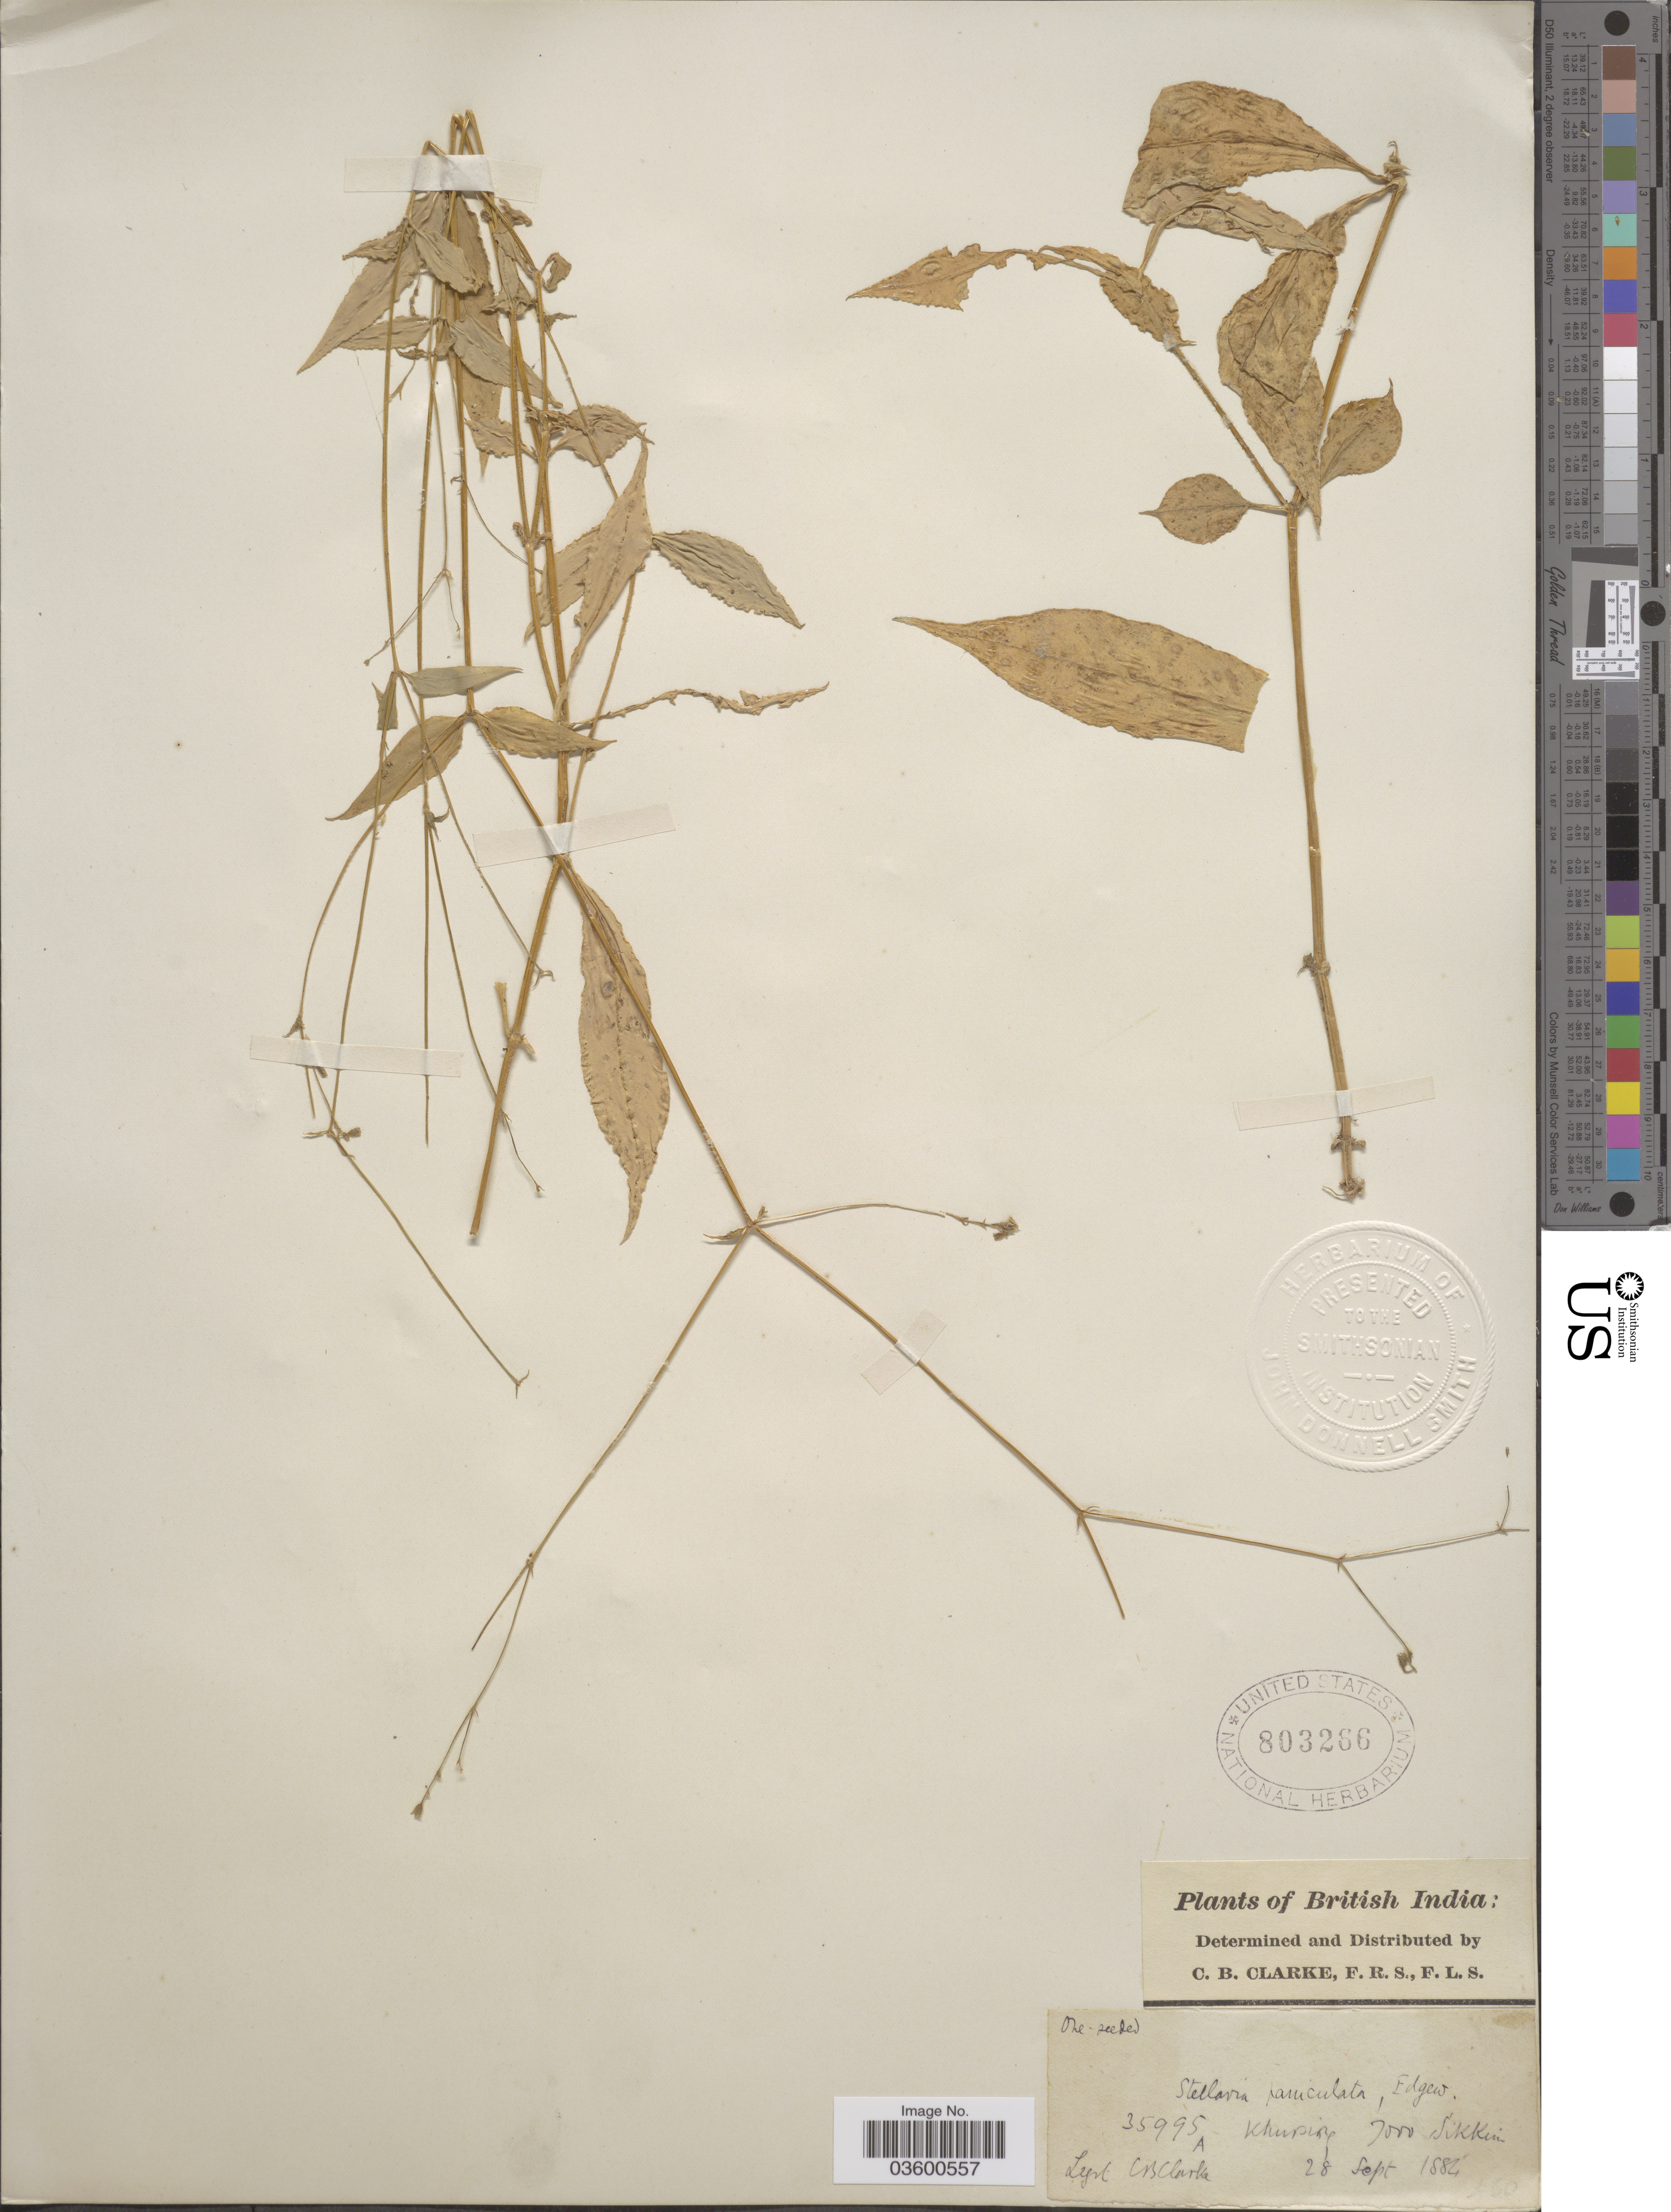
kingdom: Plantae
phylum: Tracheophyta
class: Magnoliopsida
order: Caryophyllales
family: Caryophyllaceae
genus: Schizotechium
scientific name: Schizotechium paniculatum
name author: (Edgew.) Pusalkar & S.K. Srivast.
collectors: C. B. Clarke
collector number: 35995A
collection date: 1884-09-28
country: India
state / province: Sikkim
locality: British India. Khursiong.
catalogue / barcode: US 803266